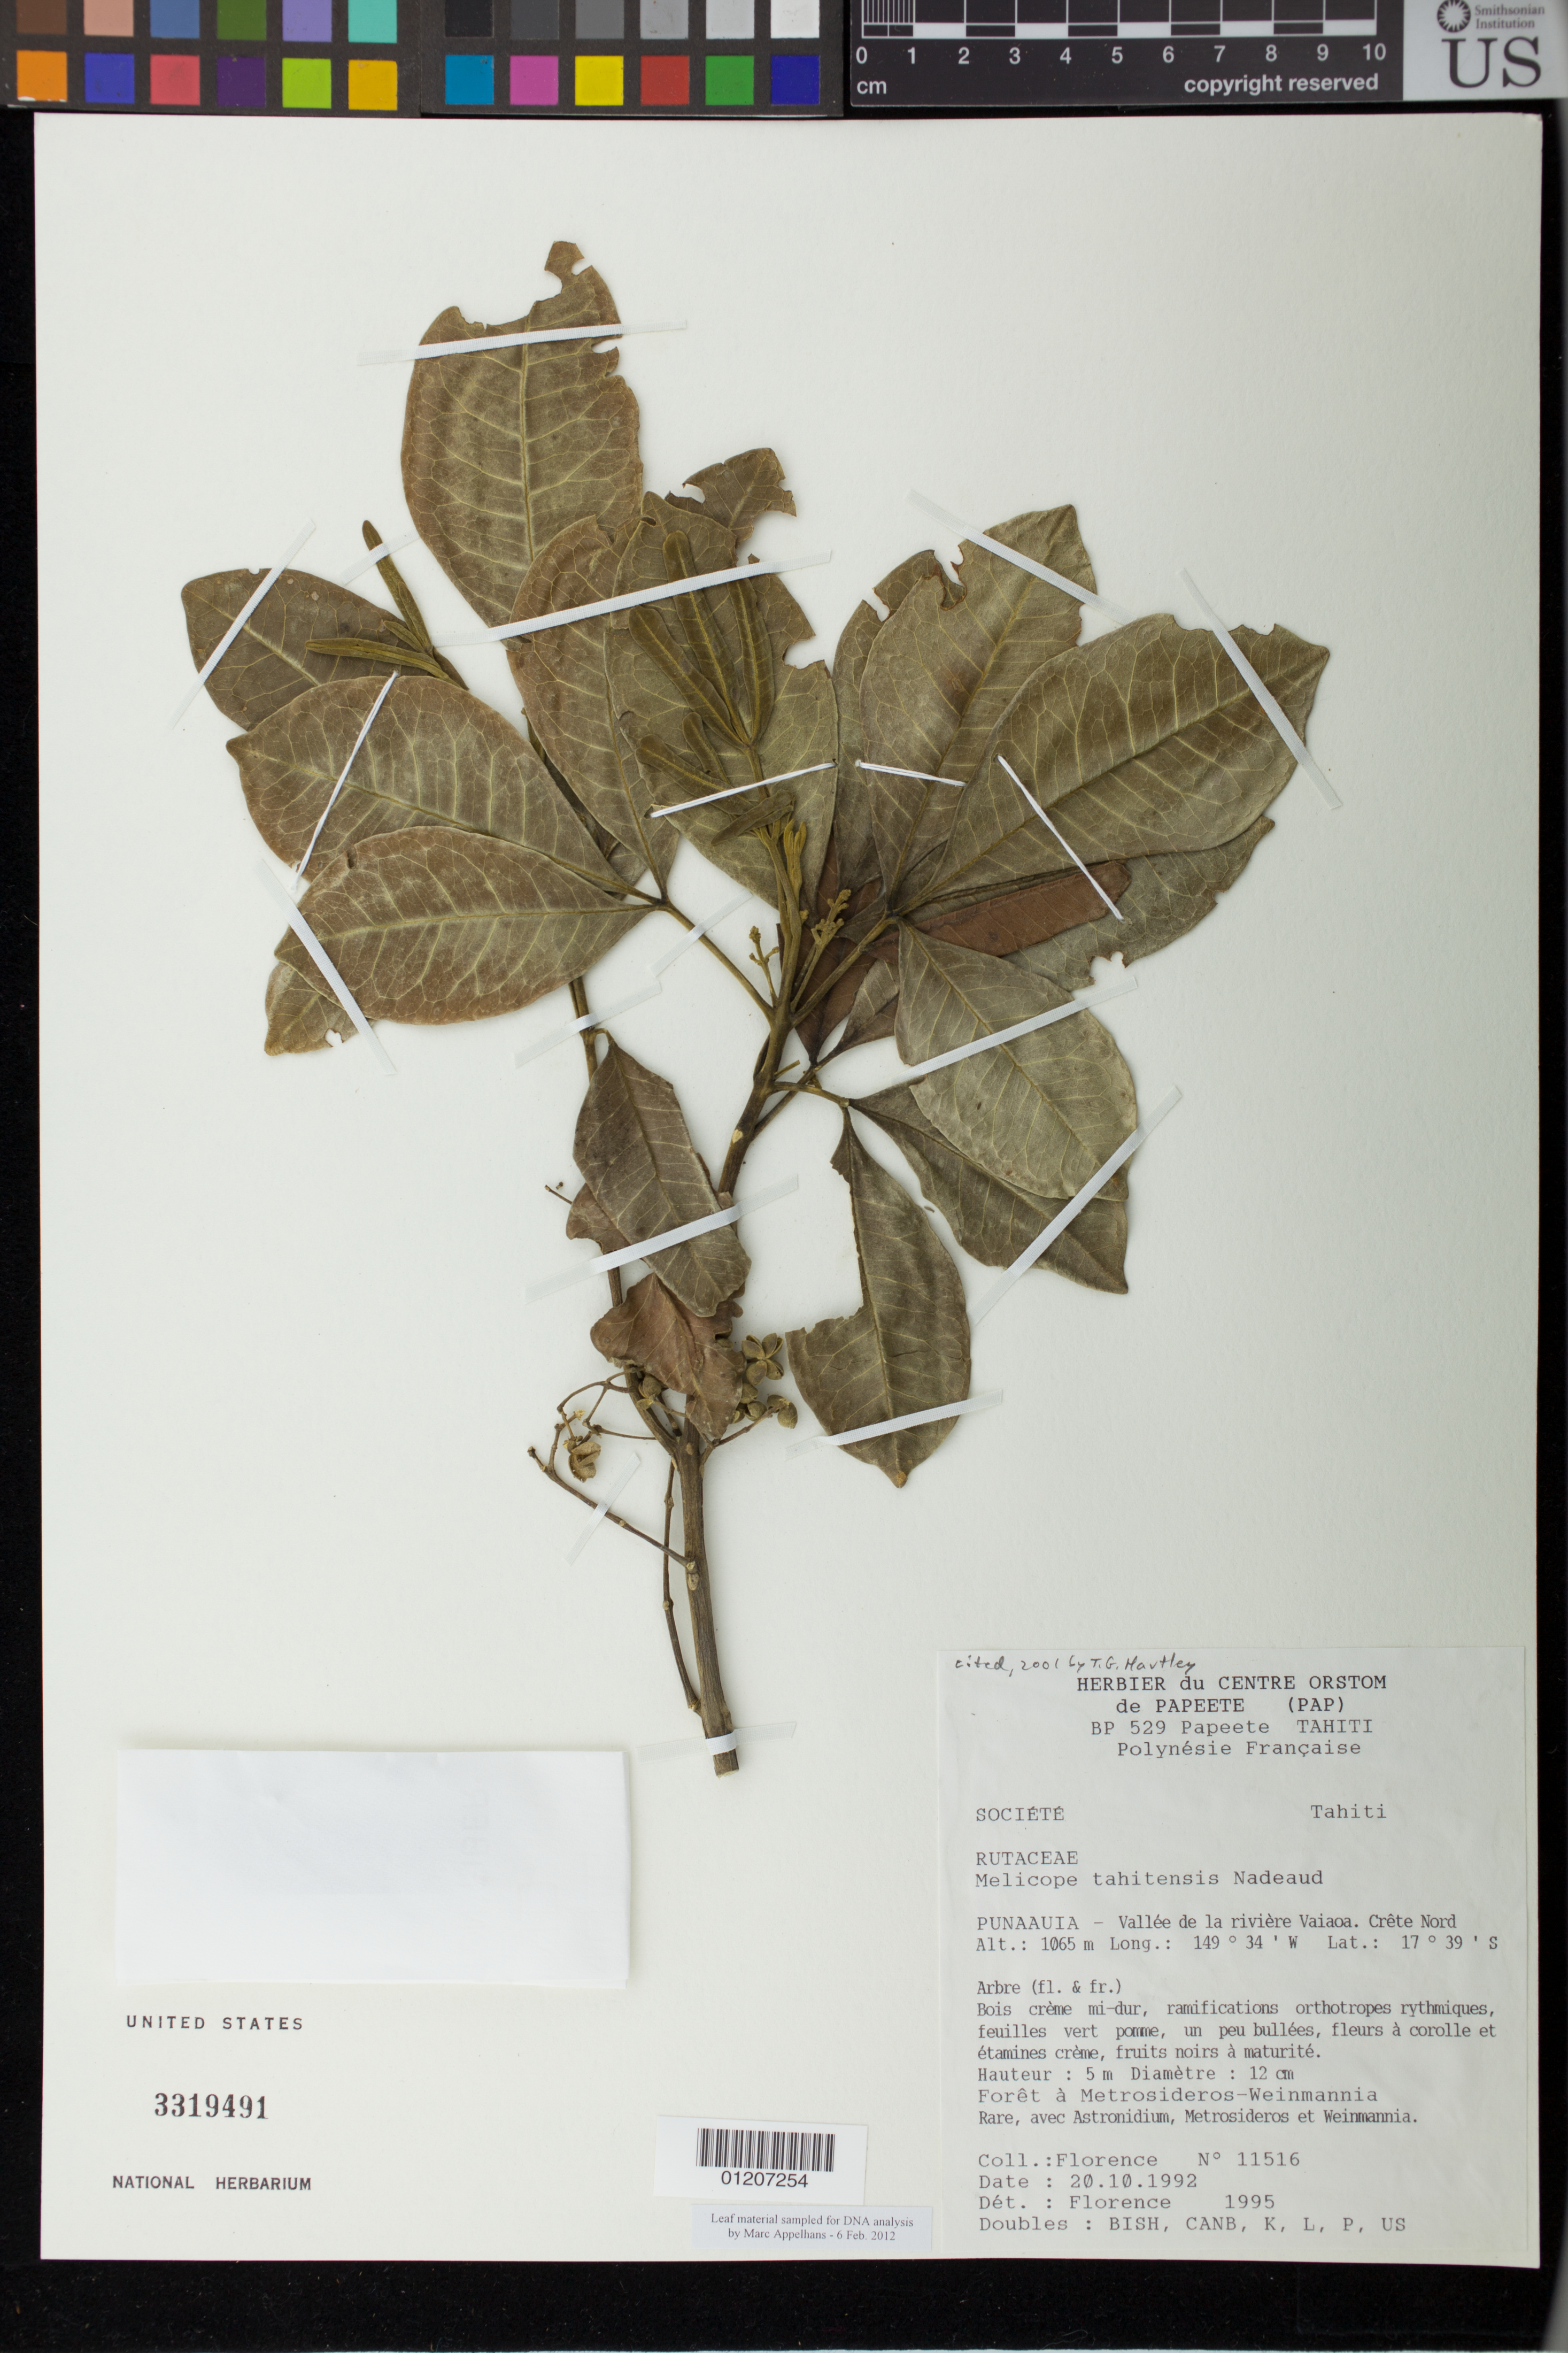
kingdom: Plantae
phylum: Tracheophyta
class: Magnoliopsida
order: Sapindales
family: Rutaceae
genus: Melicope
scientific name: Melicope tahitensis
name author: Nadeaud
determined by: Florence, J.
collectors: J. Florence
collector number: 11516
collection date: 1992-10-20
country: French Polynesia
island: Tahiti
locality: Punaauia - Vallee de la riviere Vaiaoa.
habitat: Forèt à Metrosideros-Weinmannia.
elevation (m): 1065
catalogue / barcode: US 3319491